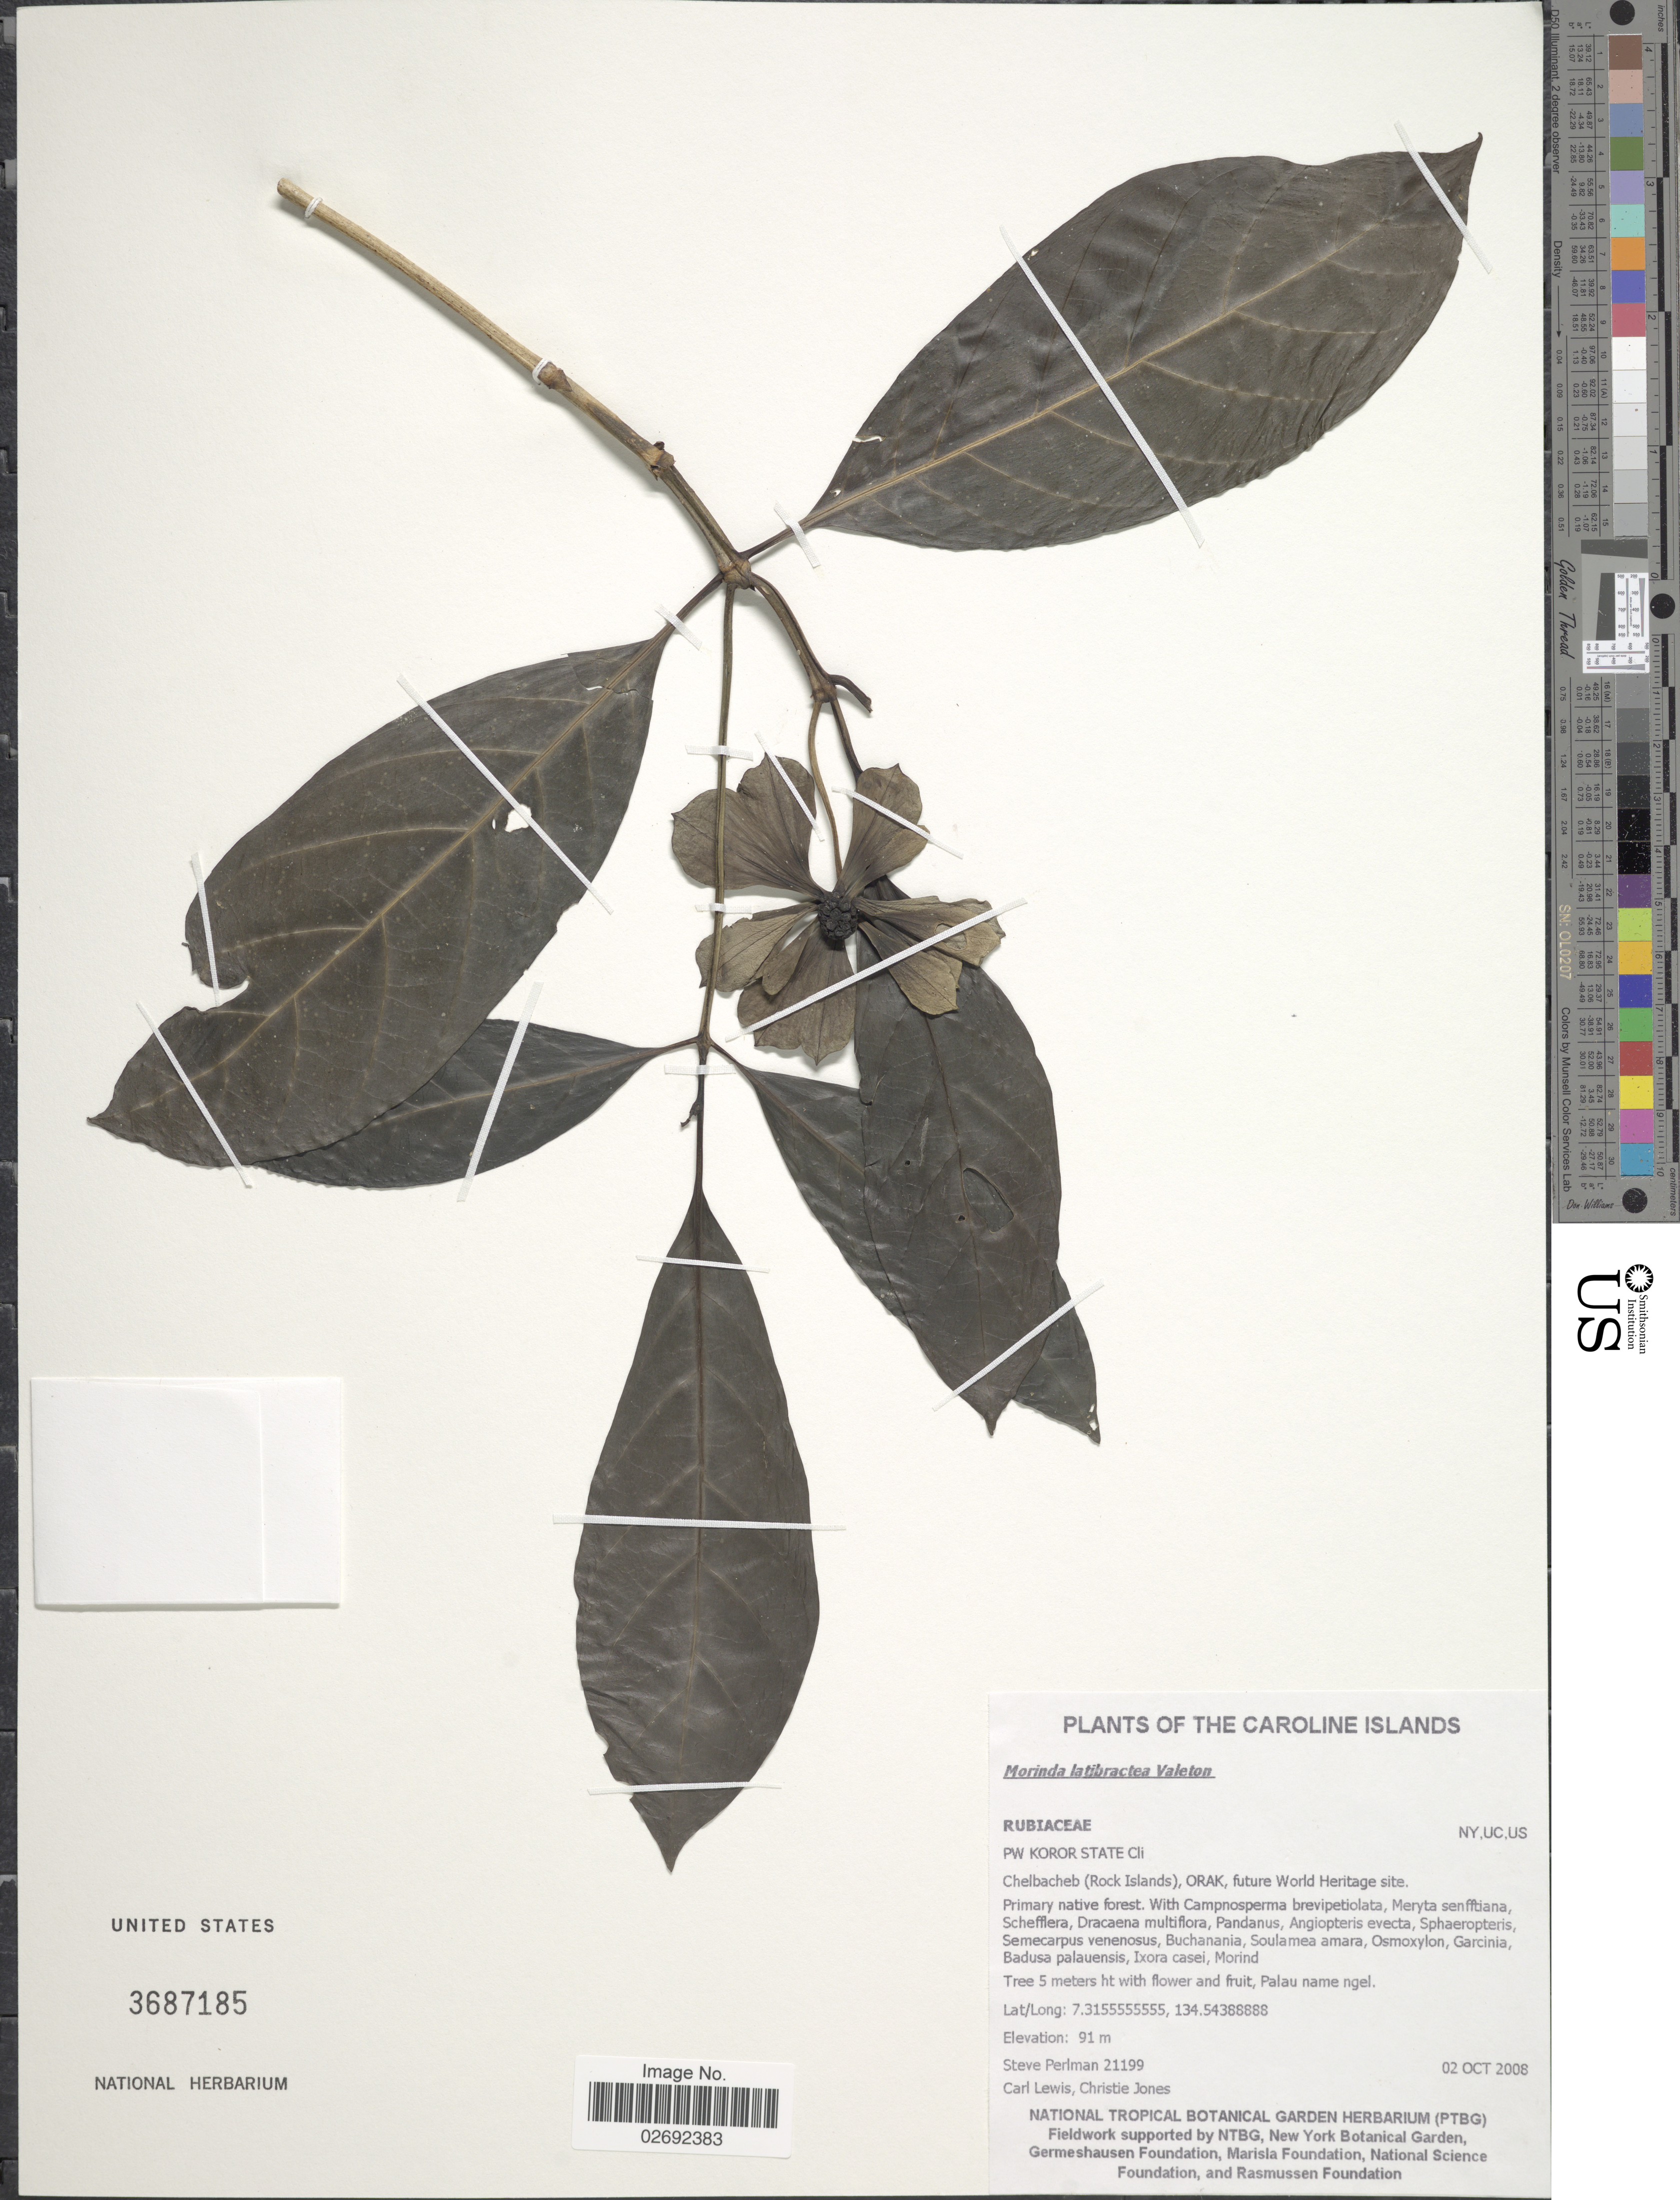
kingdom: Plantae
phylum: Tracheophyta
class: Magnoliopsida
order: Gentianales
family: Rubiaceae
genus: Morinda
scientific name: Morinda latibractea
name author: Valeton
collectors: S. Perlman, C. Lewis & Carleen Jones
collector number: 21199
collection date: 2008-10-02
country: Palau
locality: PW Koror State Cli. Chelbacheb (Rock Islands), ORAK, future World Heritage site.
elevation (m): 91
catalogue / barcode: US 3687185